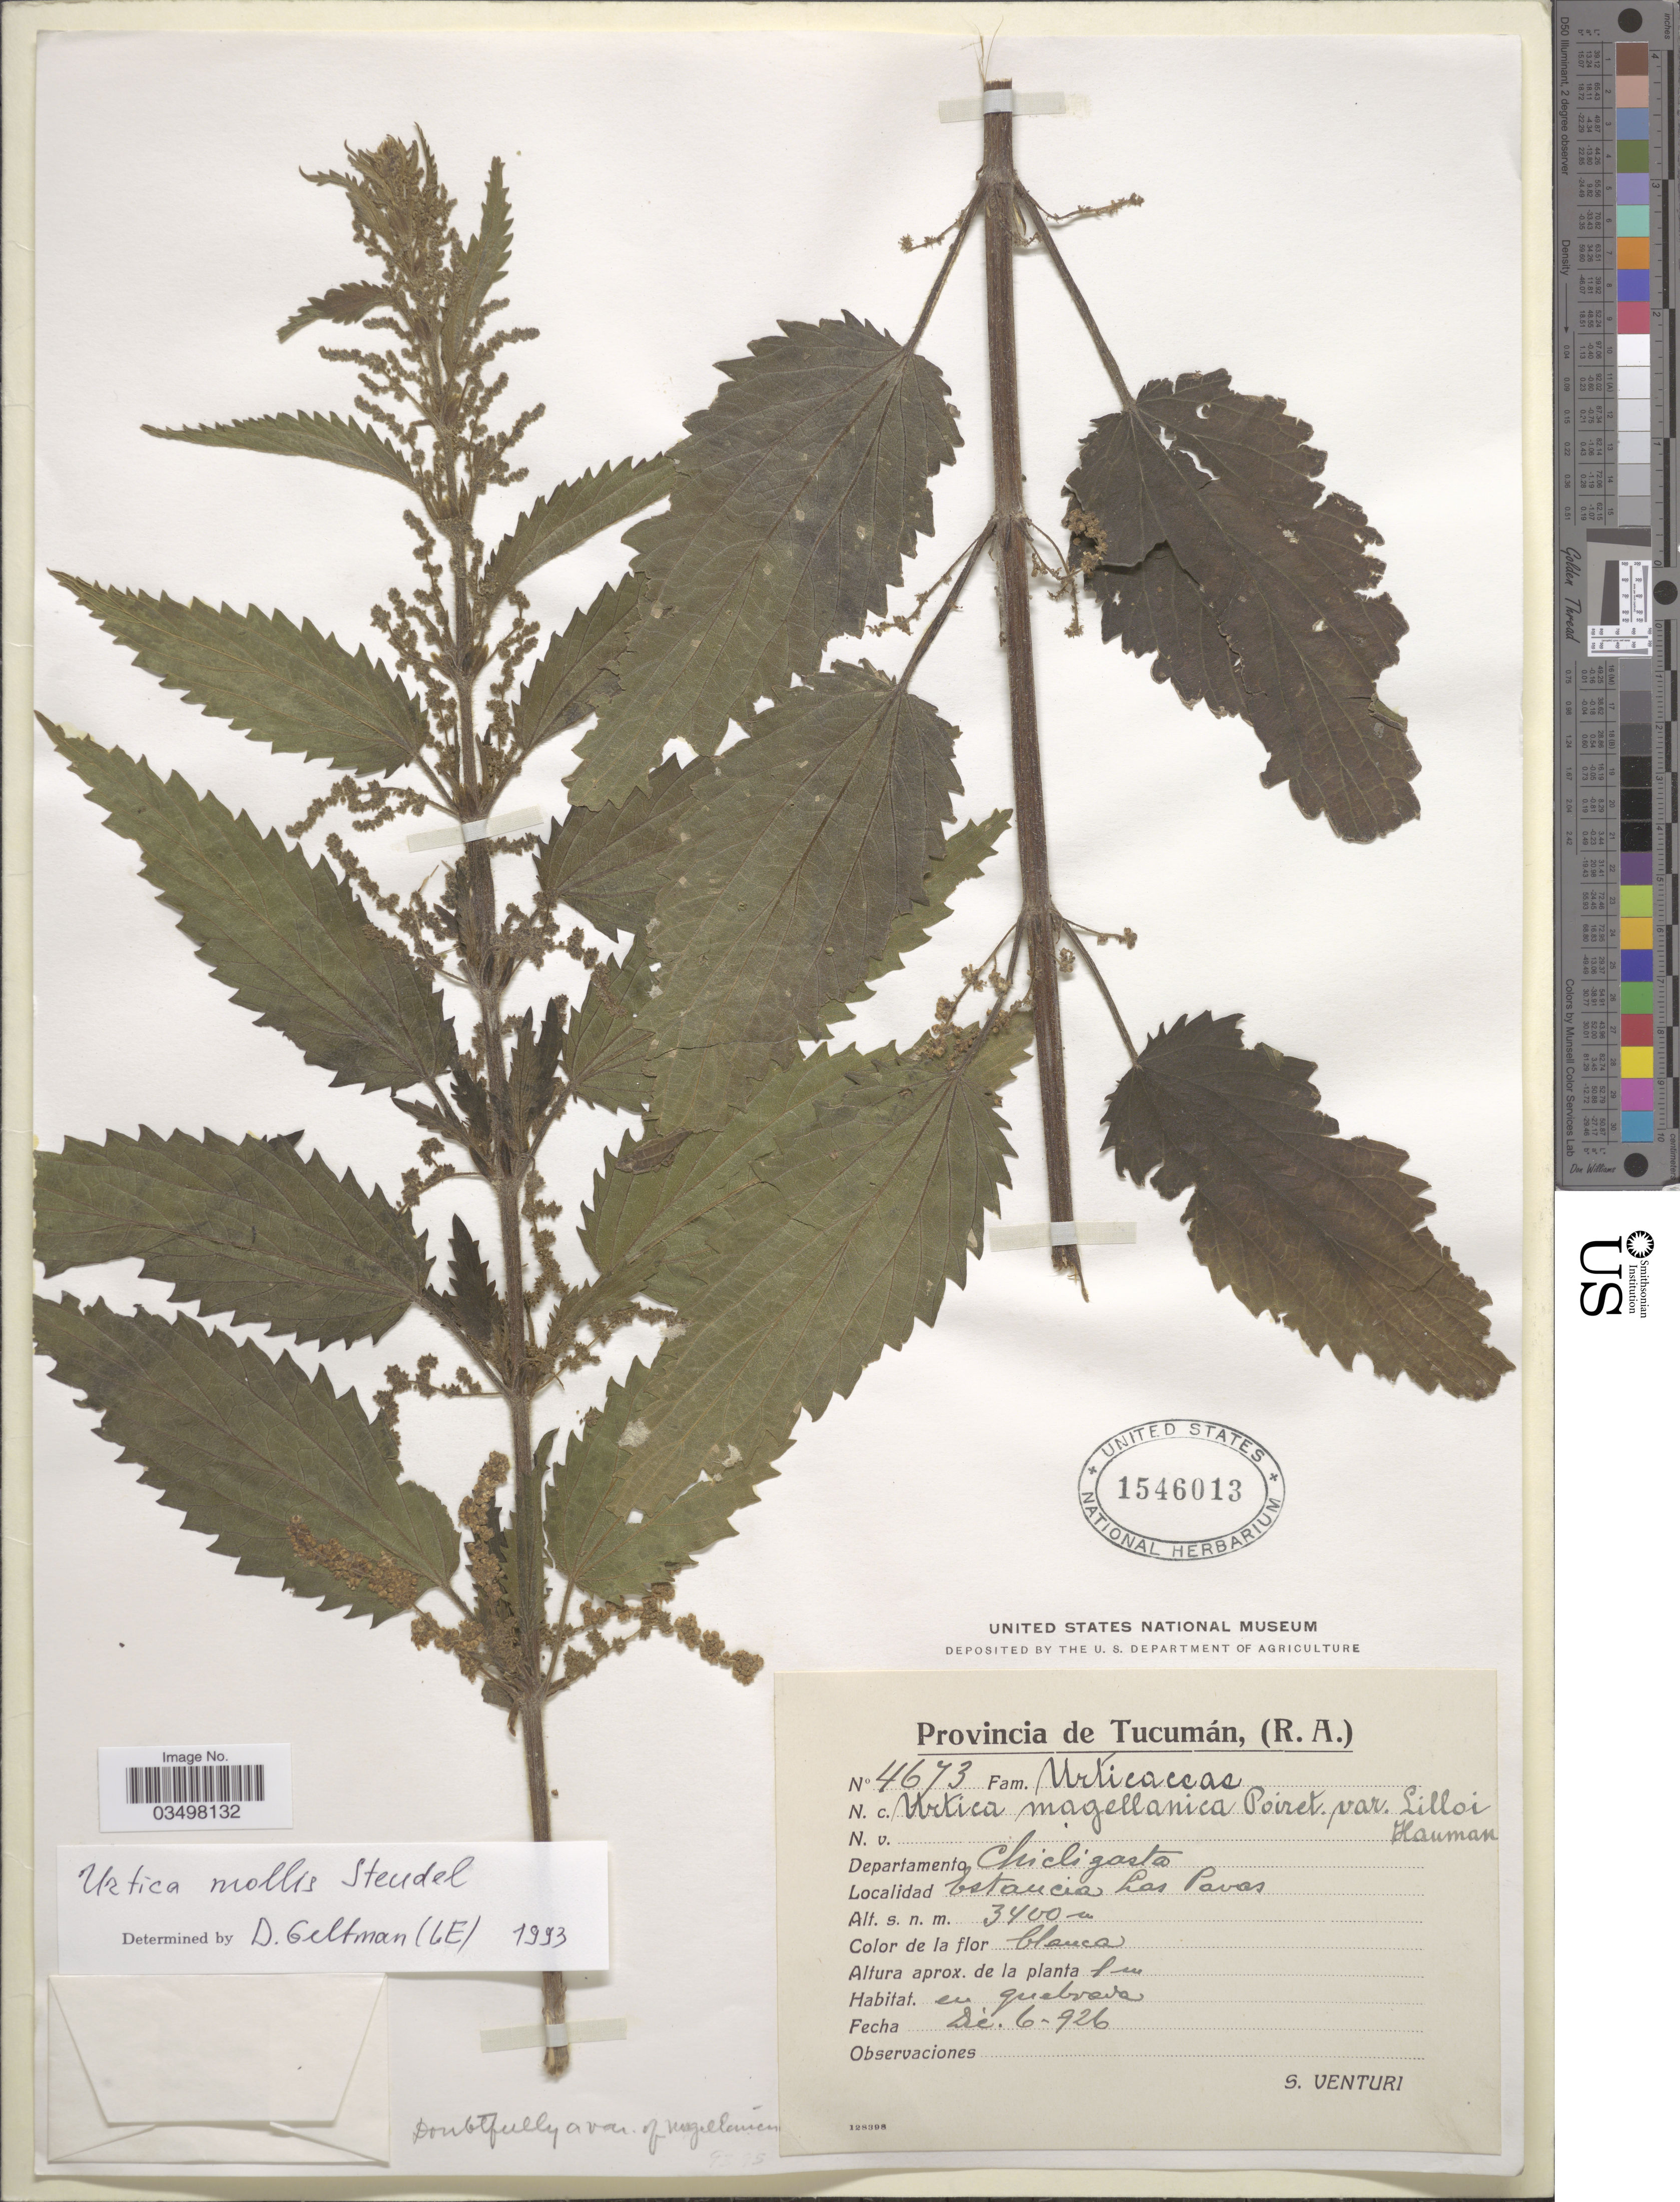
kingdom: Plantae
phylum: Tracheophyta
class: Magnoliopsida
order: Rosales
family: Urticaceae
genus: Urtica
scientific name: Urtica mollis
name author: Steud.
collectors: S. Venturi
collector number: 4673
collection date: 1926-12-06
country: Argentina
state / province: Tucuman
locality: Departamento Chicligasta, Estancia Las Pavas.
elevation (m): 3400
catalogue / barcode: US 1546013